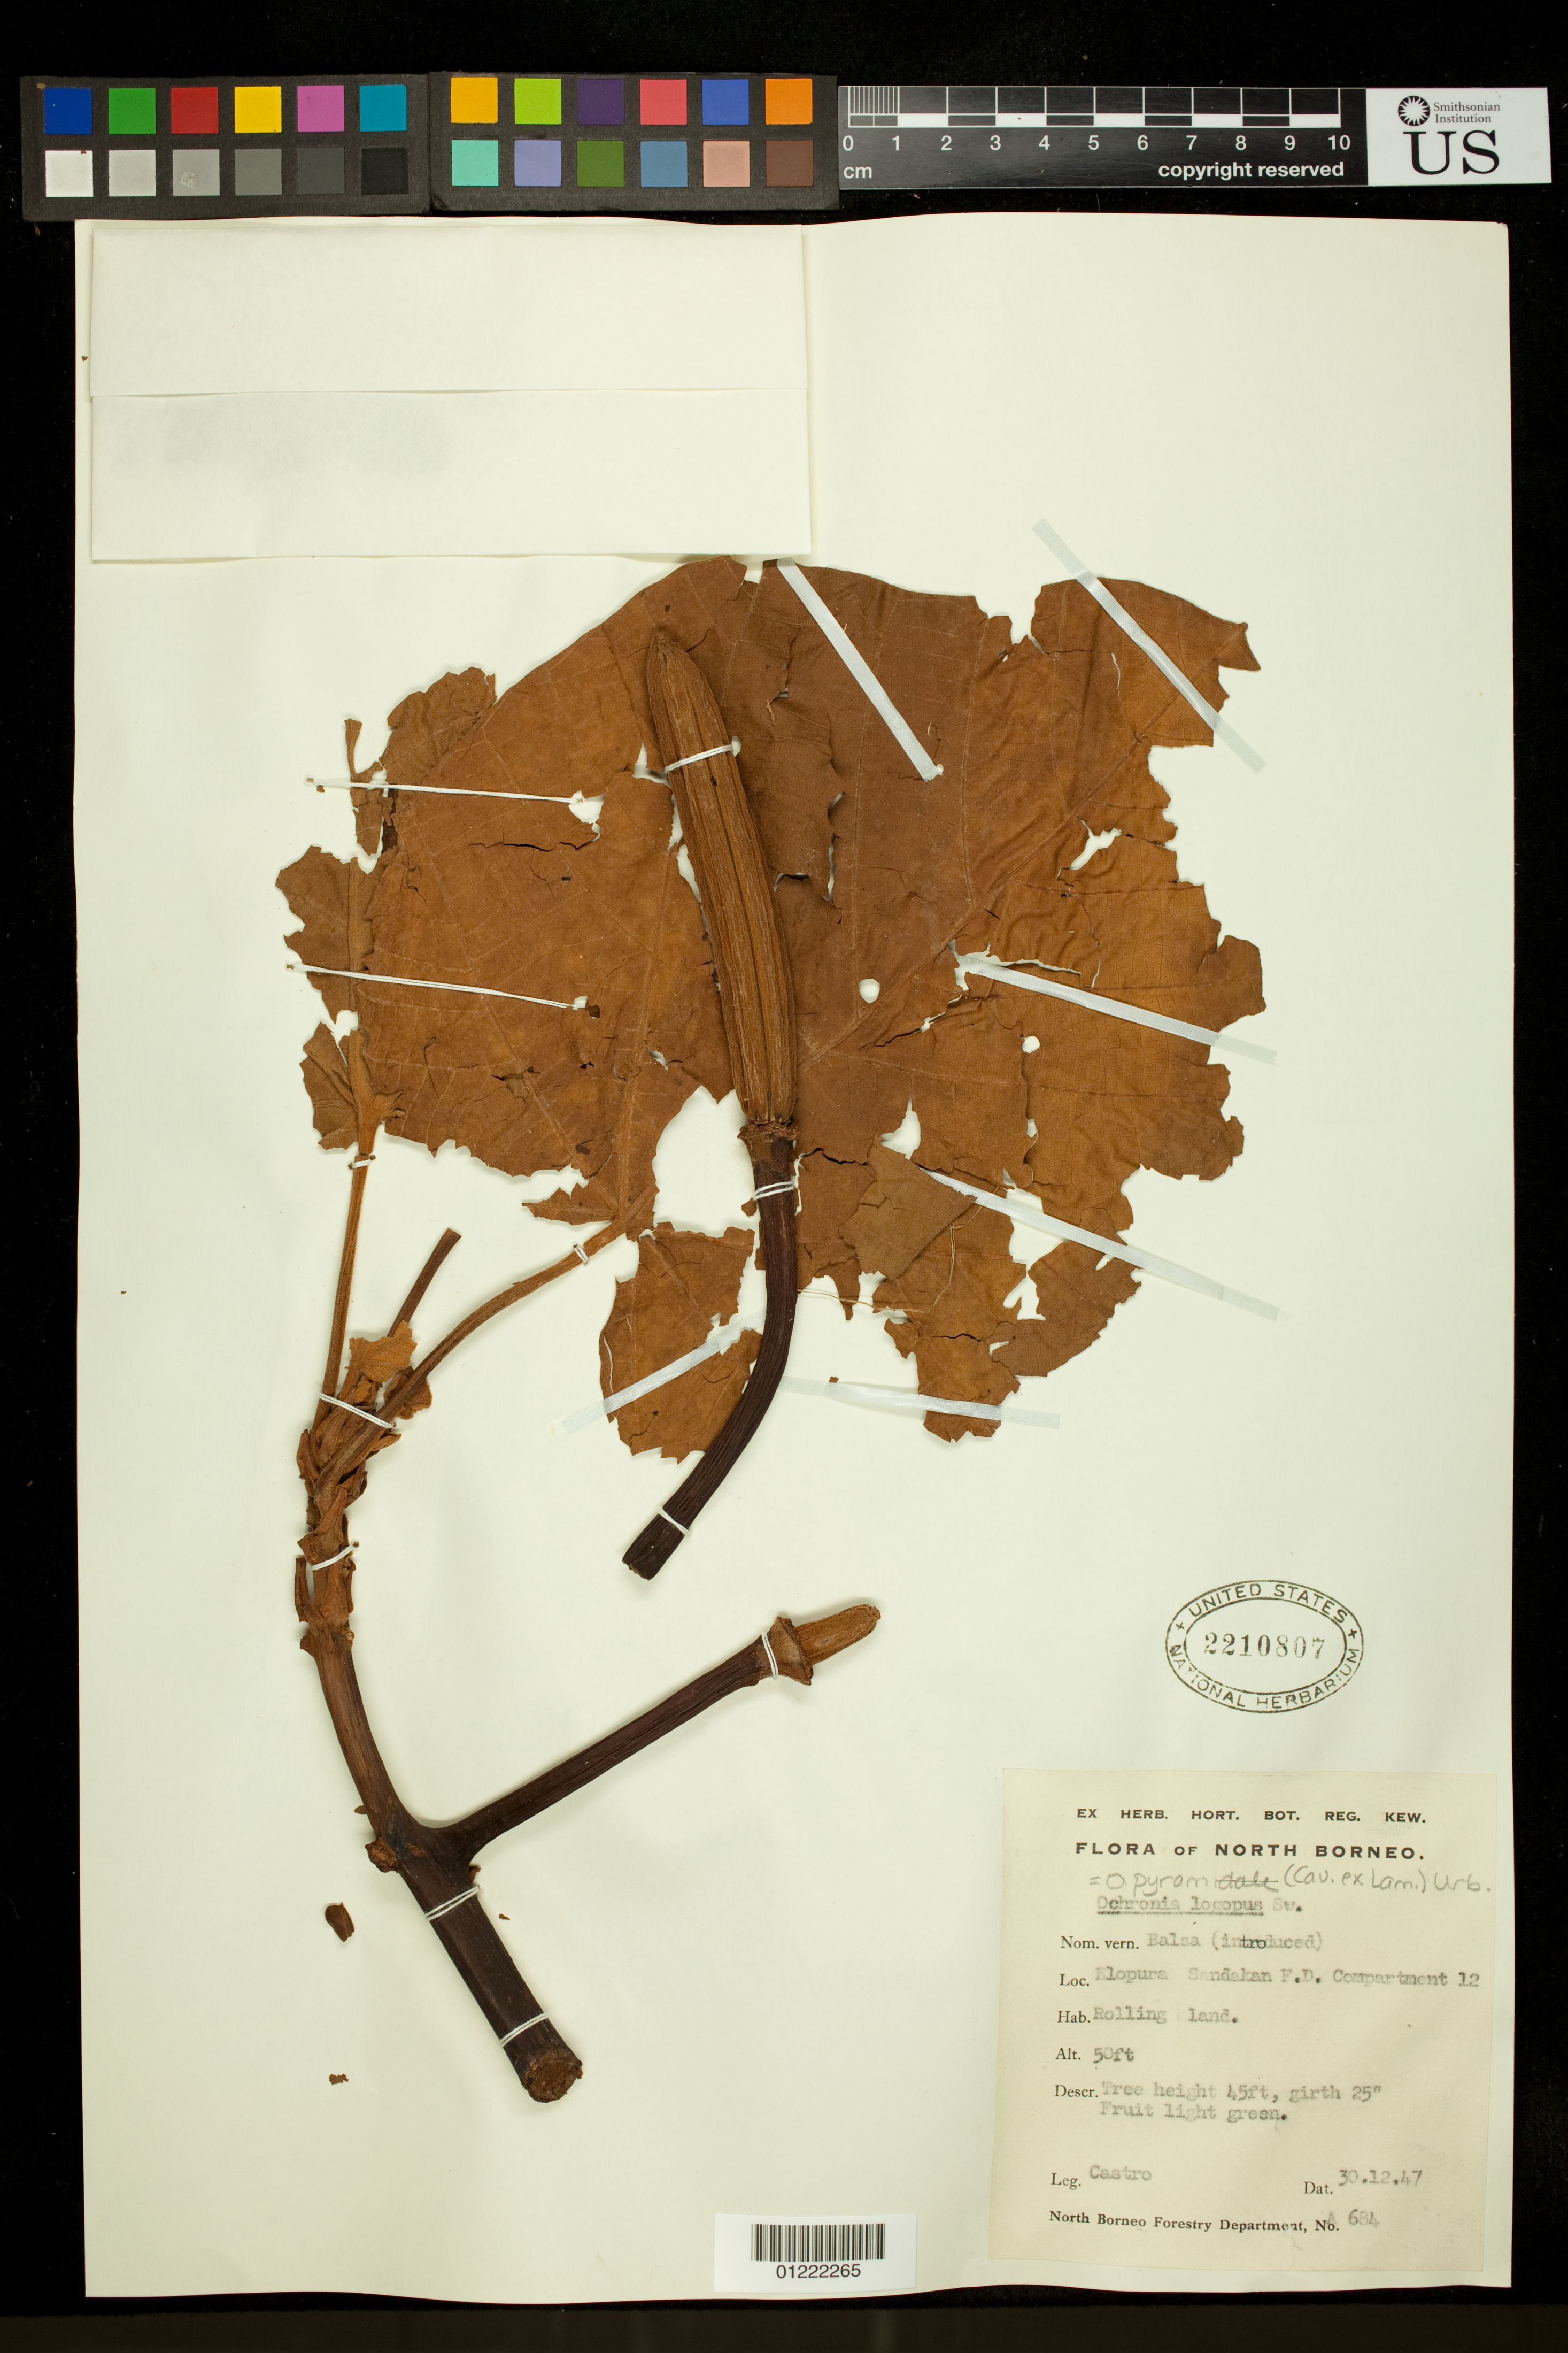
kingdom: Plantae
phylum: Tracheophyta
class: Magnoliopsida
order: Malvales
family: Malvaceae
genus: Ochroma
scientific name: Ochroma pyramidale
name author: (Cav. ex Lam.) Urb.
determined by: Dorr, L. J., (BOT), Smithsonian Institution - National Museum of Natural History (UNITED STATES)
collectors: -. Castro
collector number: A 684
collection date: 1947-12-30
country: Malaysia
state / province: Sabah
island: Borneo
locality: North Borneo (Current day Sabah, Malaysia)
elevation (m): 15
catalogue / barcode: US 2210807